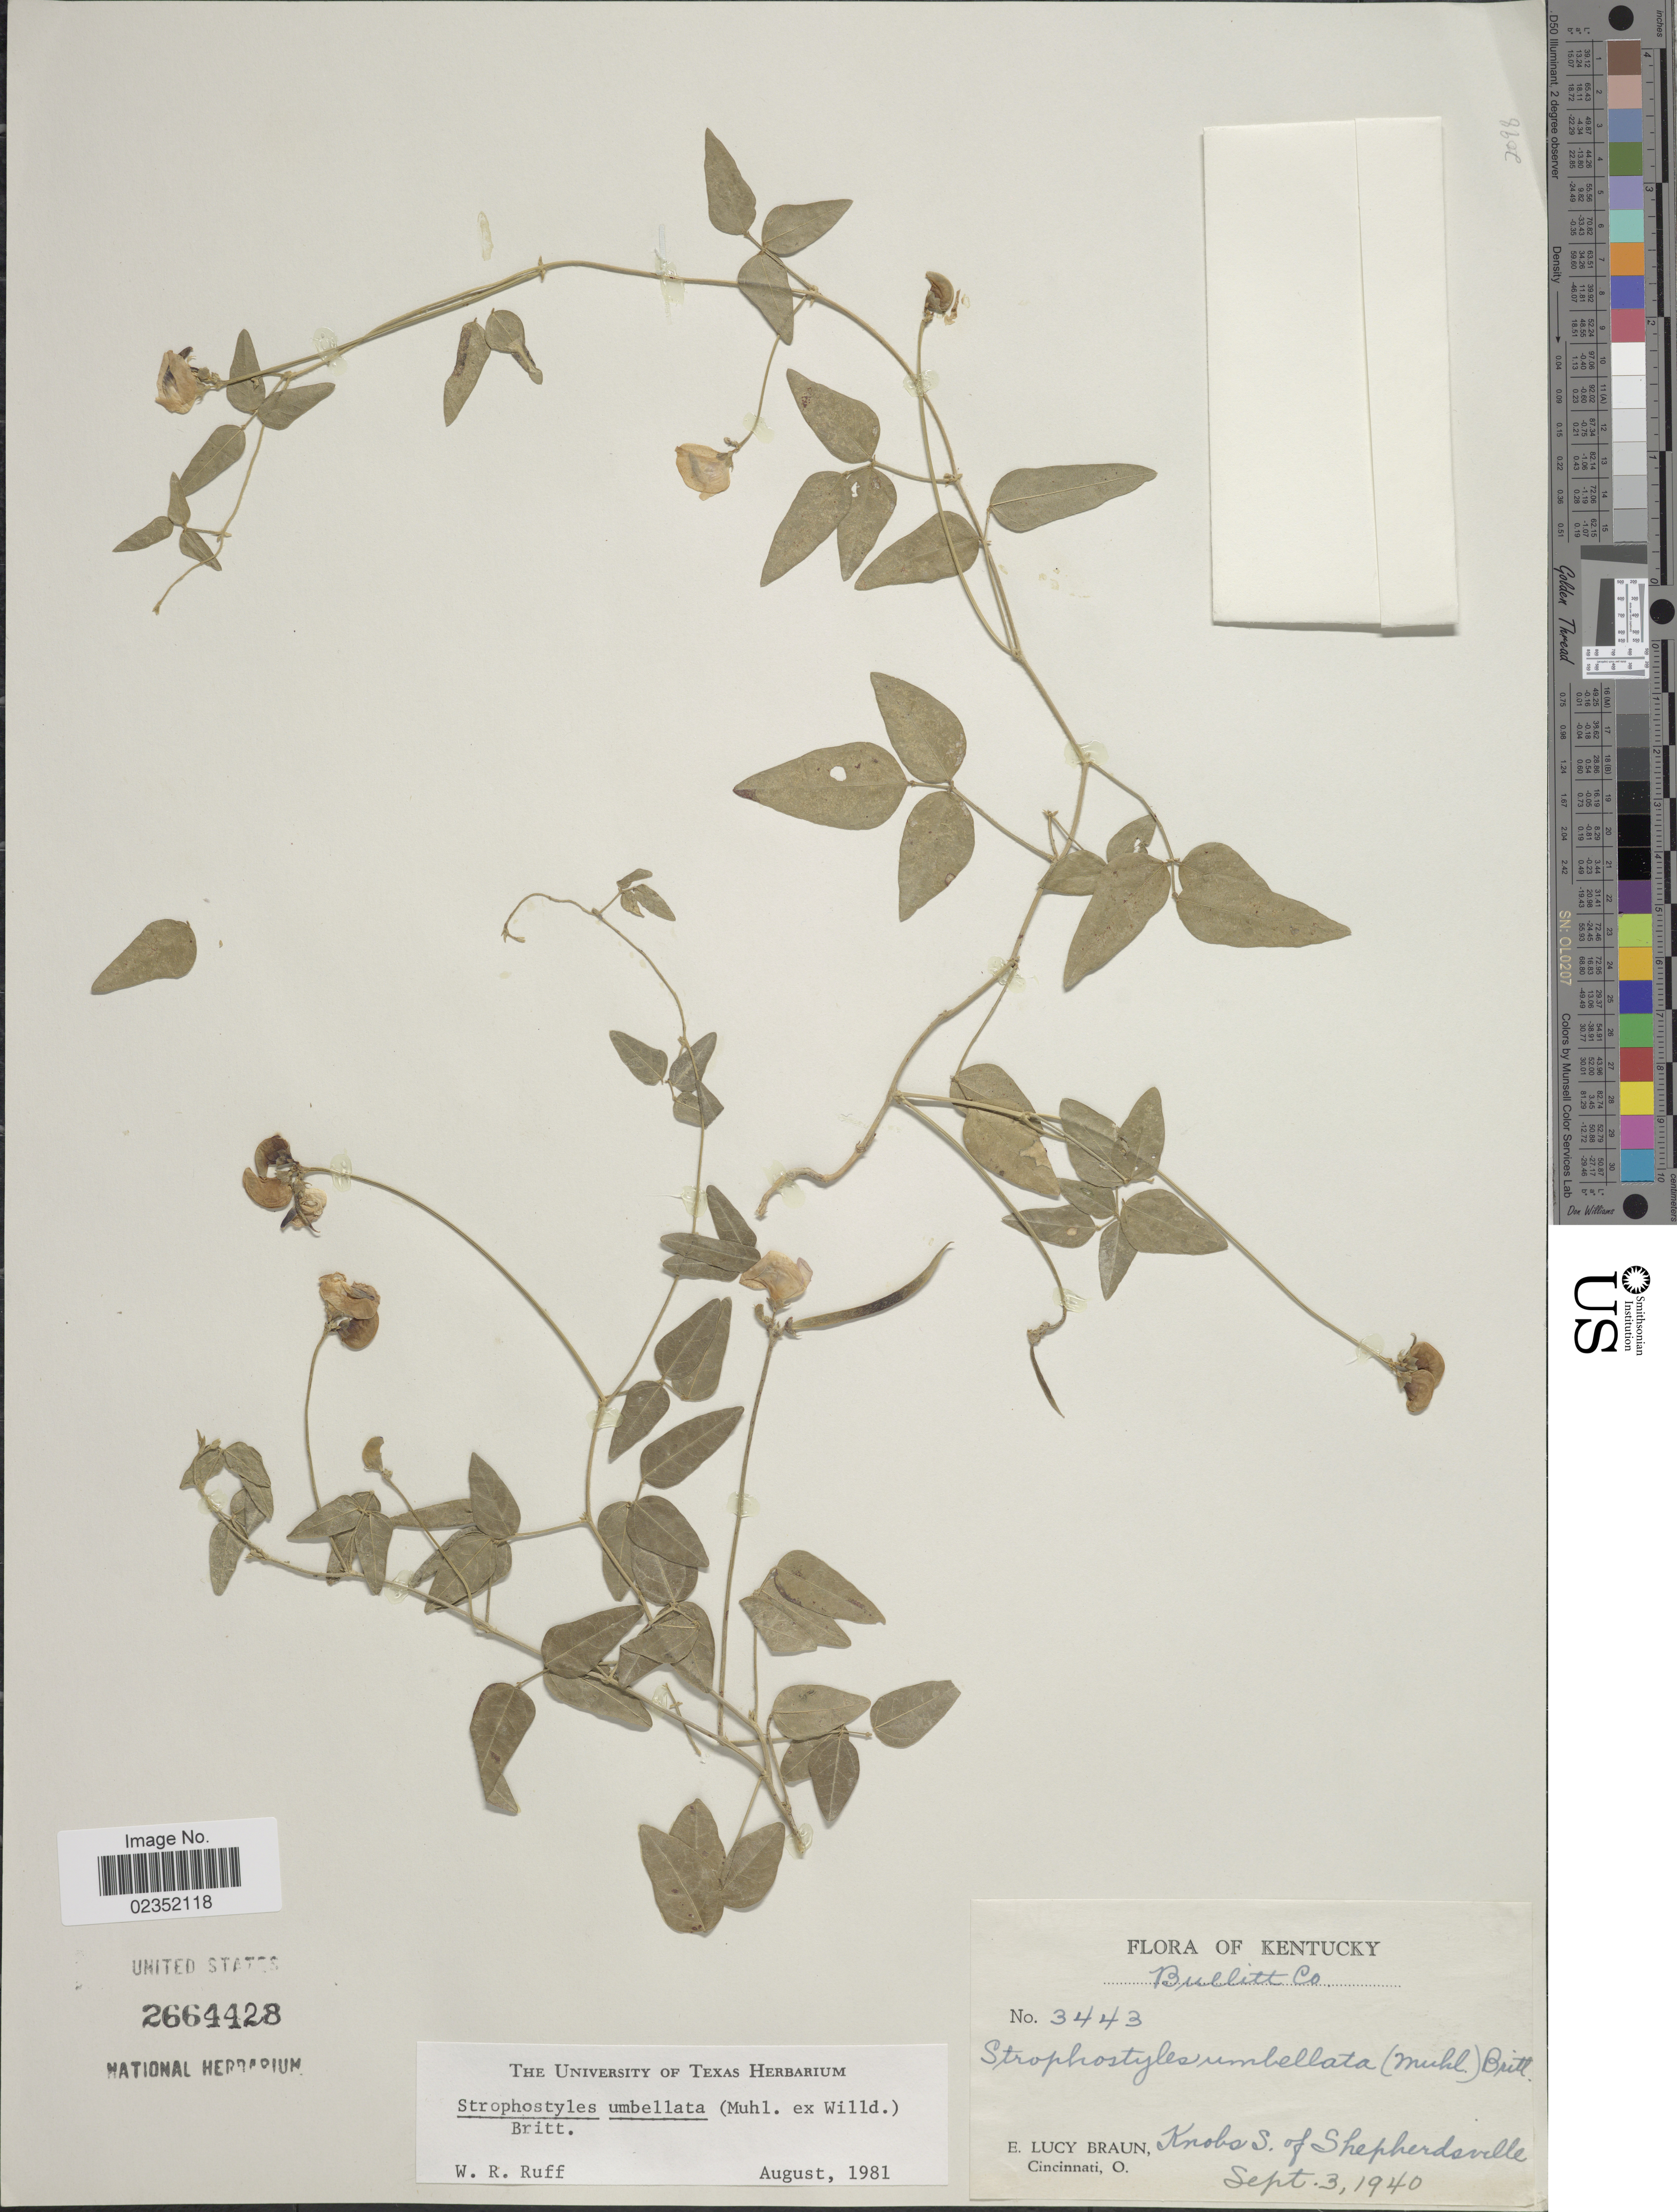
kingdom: Plantae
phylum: Tracheophyta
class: Magnoliopsida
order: Fabales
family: Fabaceae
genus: Strophostyles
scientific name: Strophostyles umbellata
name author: (Muhl. ex Willd.) Britton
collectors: E. L. Braun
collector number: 3443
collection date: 1940-09-03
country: United States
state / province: Kentucky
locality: Bullitt Co., Knobs S. of Shepperdsville.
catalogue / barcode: US 2664428